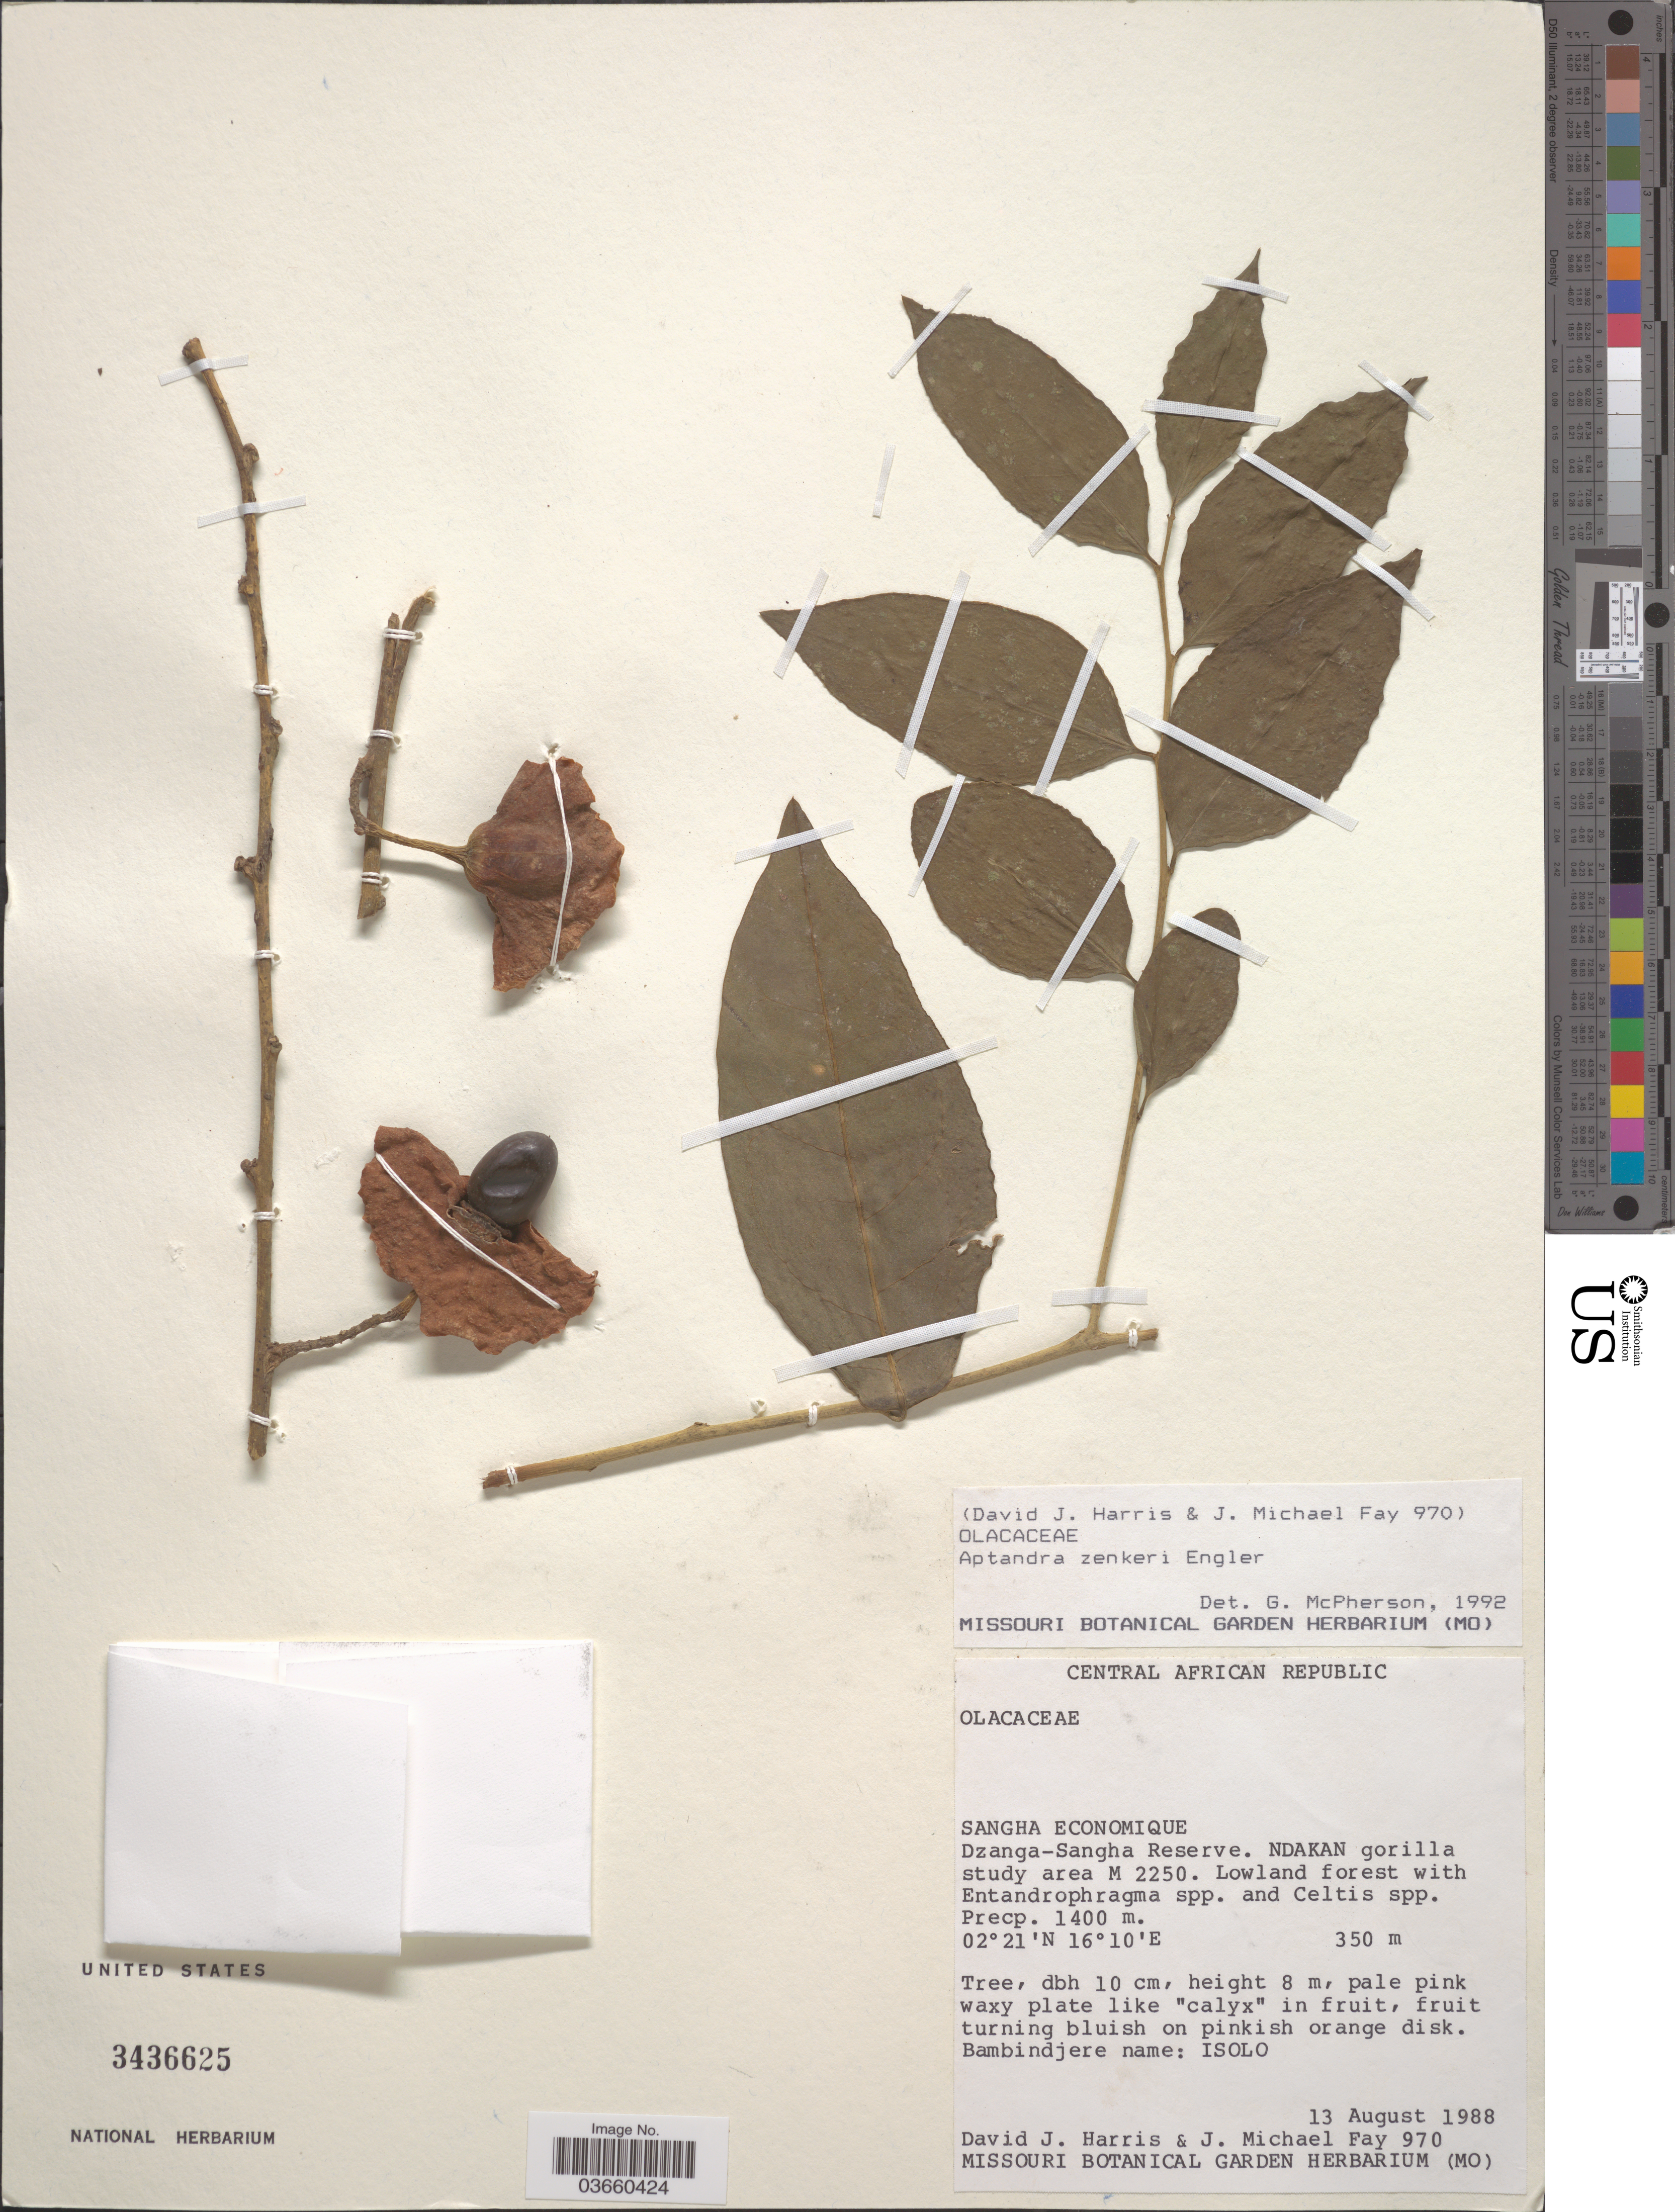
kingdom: Plantae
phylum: Tracheophyta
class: Magnoliopsida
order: Santalales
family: Aptandraceae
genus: Aptandra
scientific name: Aptandra zenkeri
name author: Engl.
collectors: D. J. Harris & J. M. Fay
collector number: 970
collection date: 1988-08-13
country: Central African Republic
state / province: Sangha-Mbaere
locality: Sangha Economique. Dzanga-Sangha Reserve. Ndakan gorilla study area M 2250.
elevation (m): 350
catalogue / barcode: US 3436625